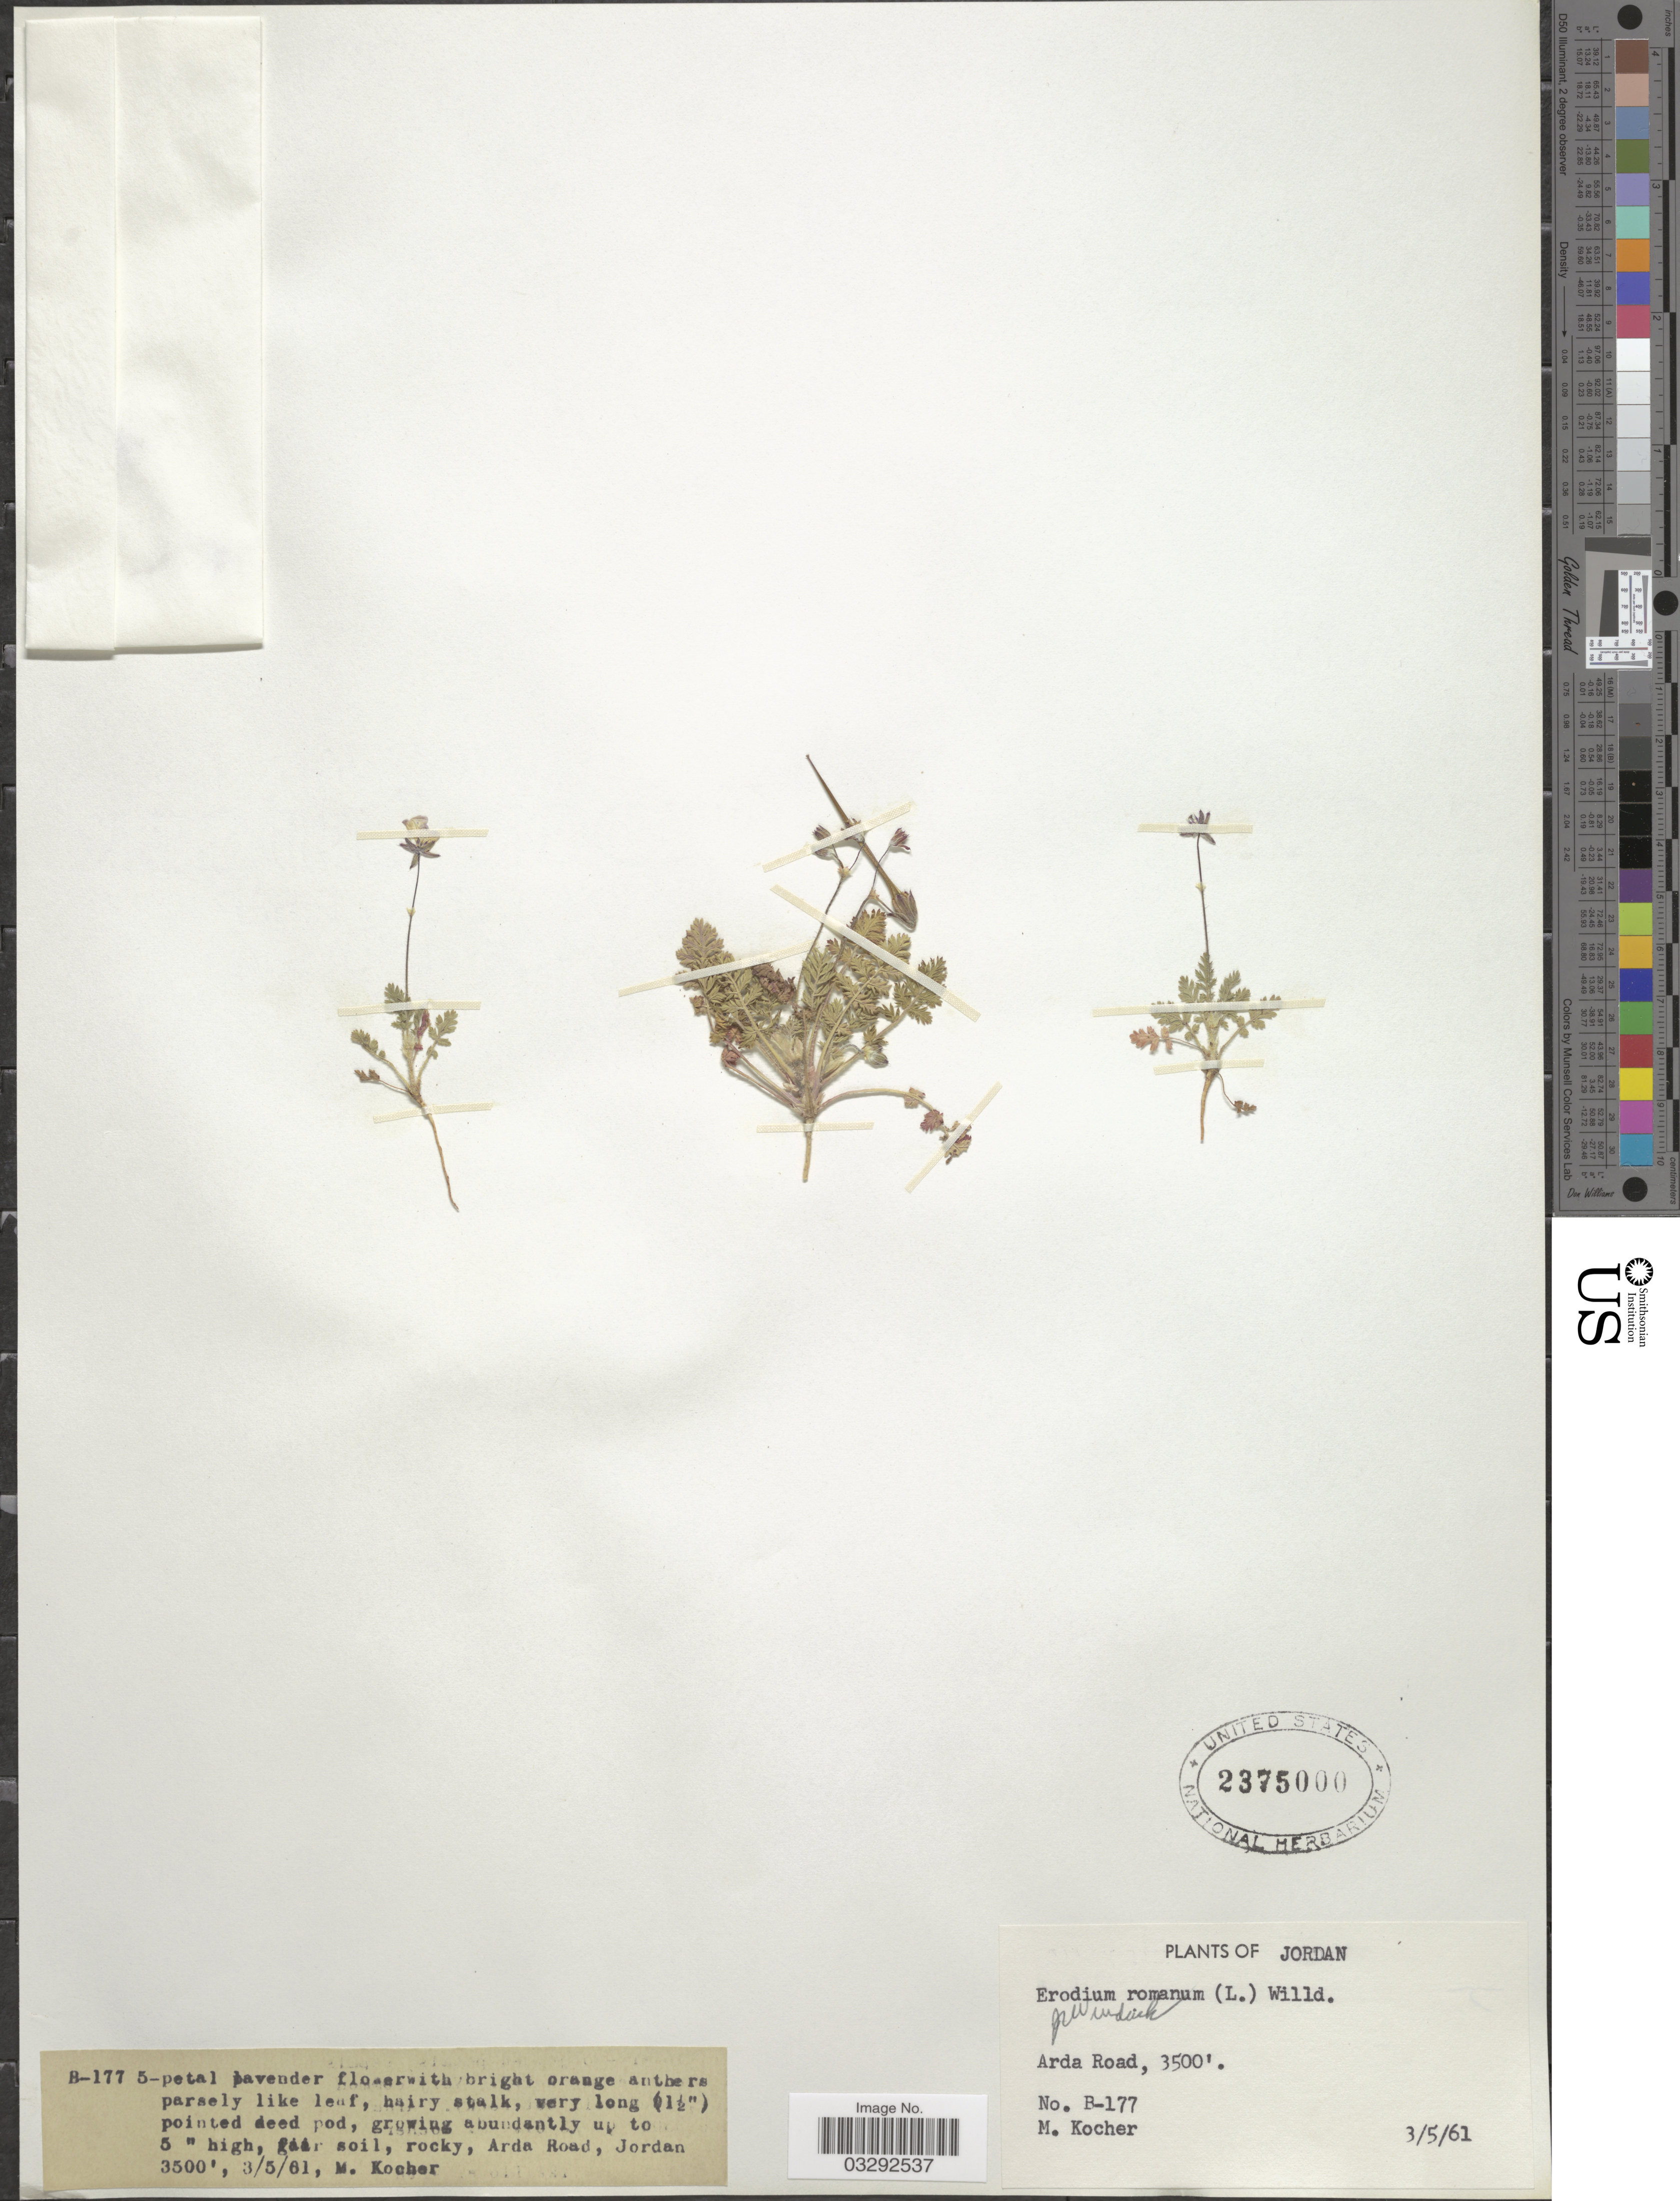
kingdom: Plantae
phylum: Tracheophyta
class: Magnoliopsida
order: Geraniales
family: Geraniaceae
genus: Erodium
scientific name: Erodium romanum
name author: (Burm. f.) L'Hér.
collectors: M. Kocher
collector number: B-177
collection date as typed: Transcribed d/m/y: 3/5/61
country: Jordan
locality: Arda Road.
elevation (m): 1067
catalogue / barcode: US 2375000